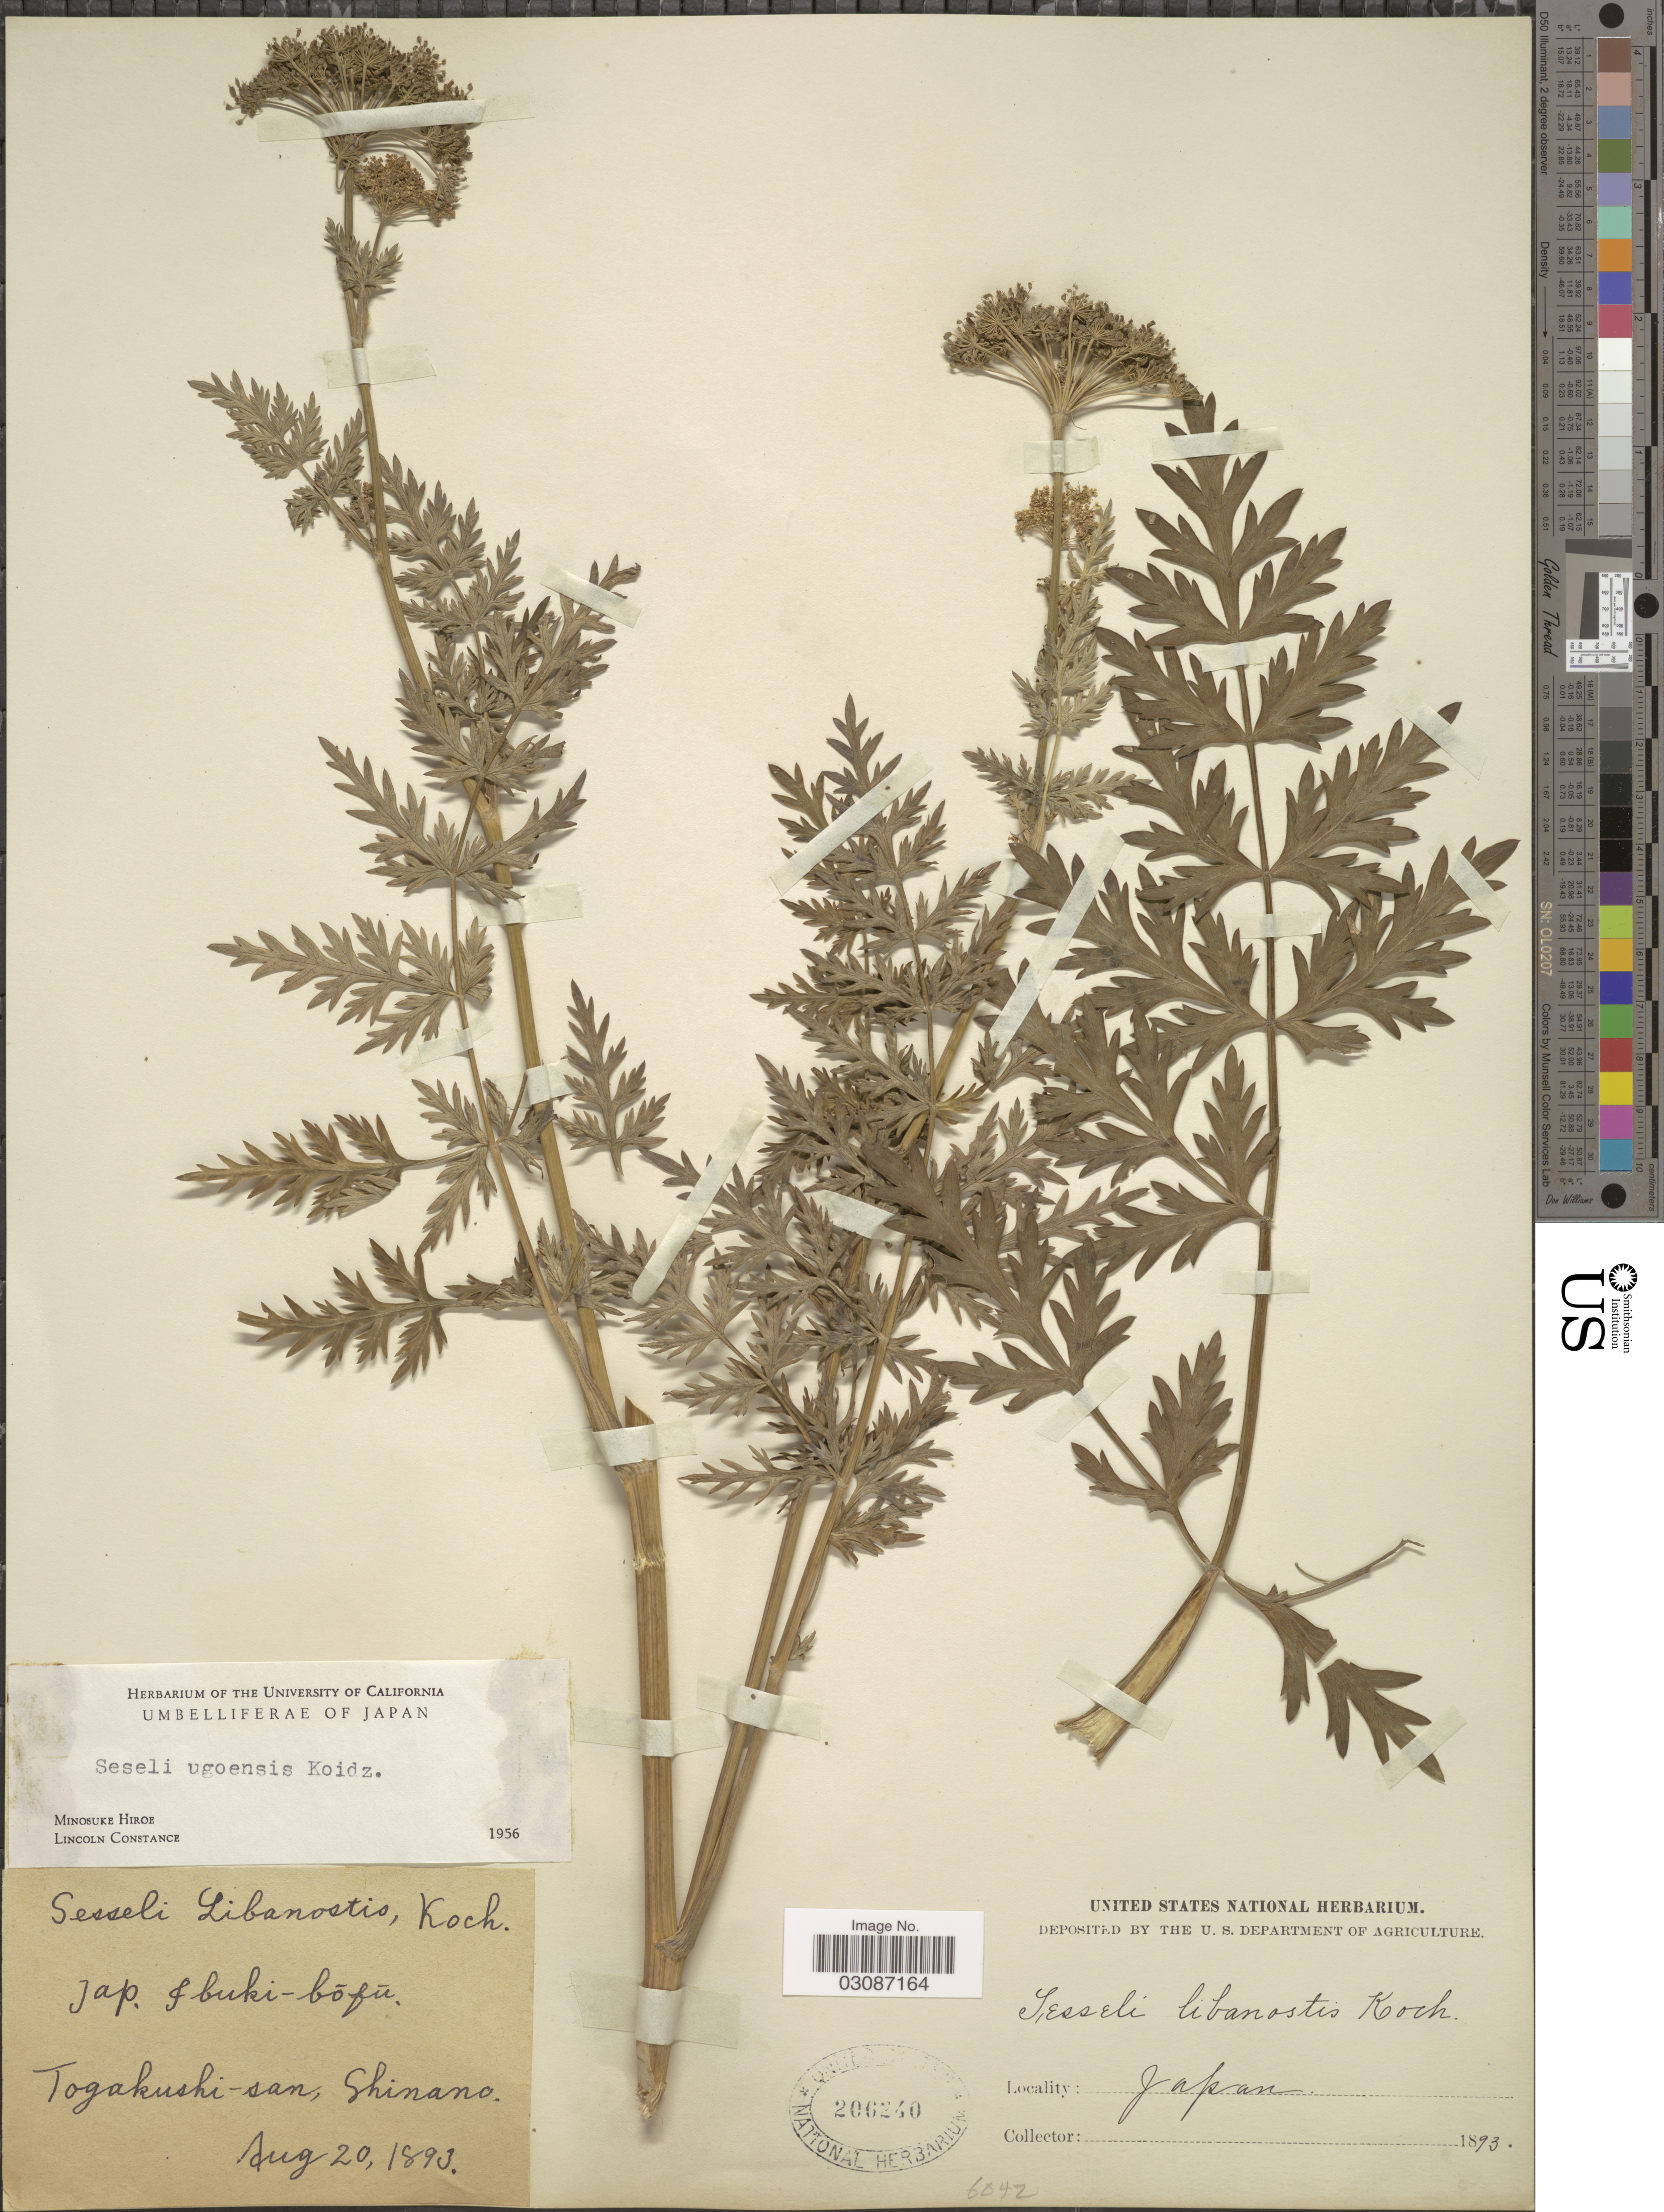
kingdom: Plantae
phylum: Tracheophyta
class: Magnoliopsida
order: Apiales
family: Apiaceae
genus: Seseli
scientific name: Seseli ugoensis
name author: Koidz.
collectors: ex herb. United States National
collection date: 1893-08-20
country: Japan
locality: Togakushi-san, Shinano.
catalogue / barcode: US 206240